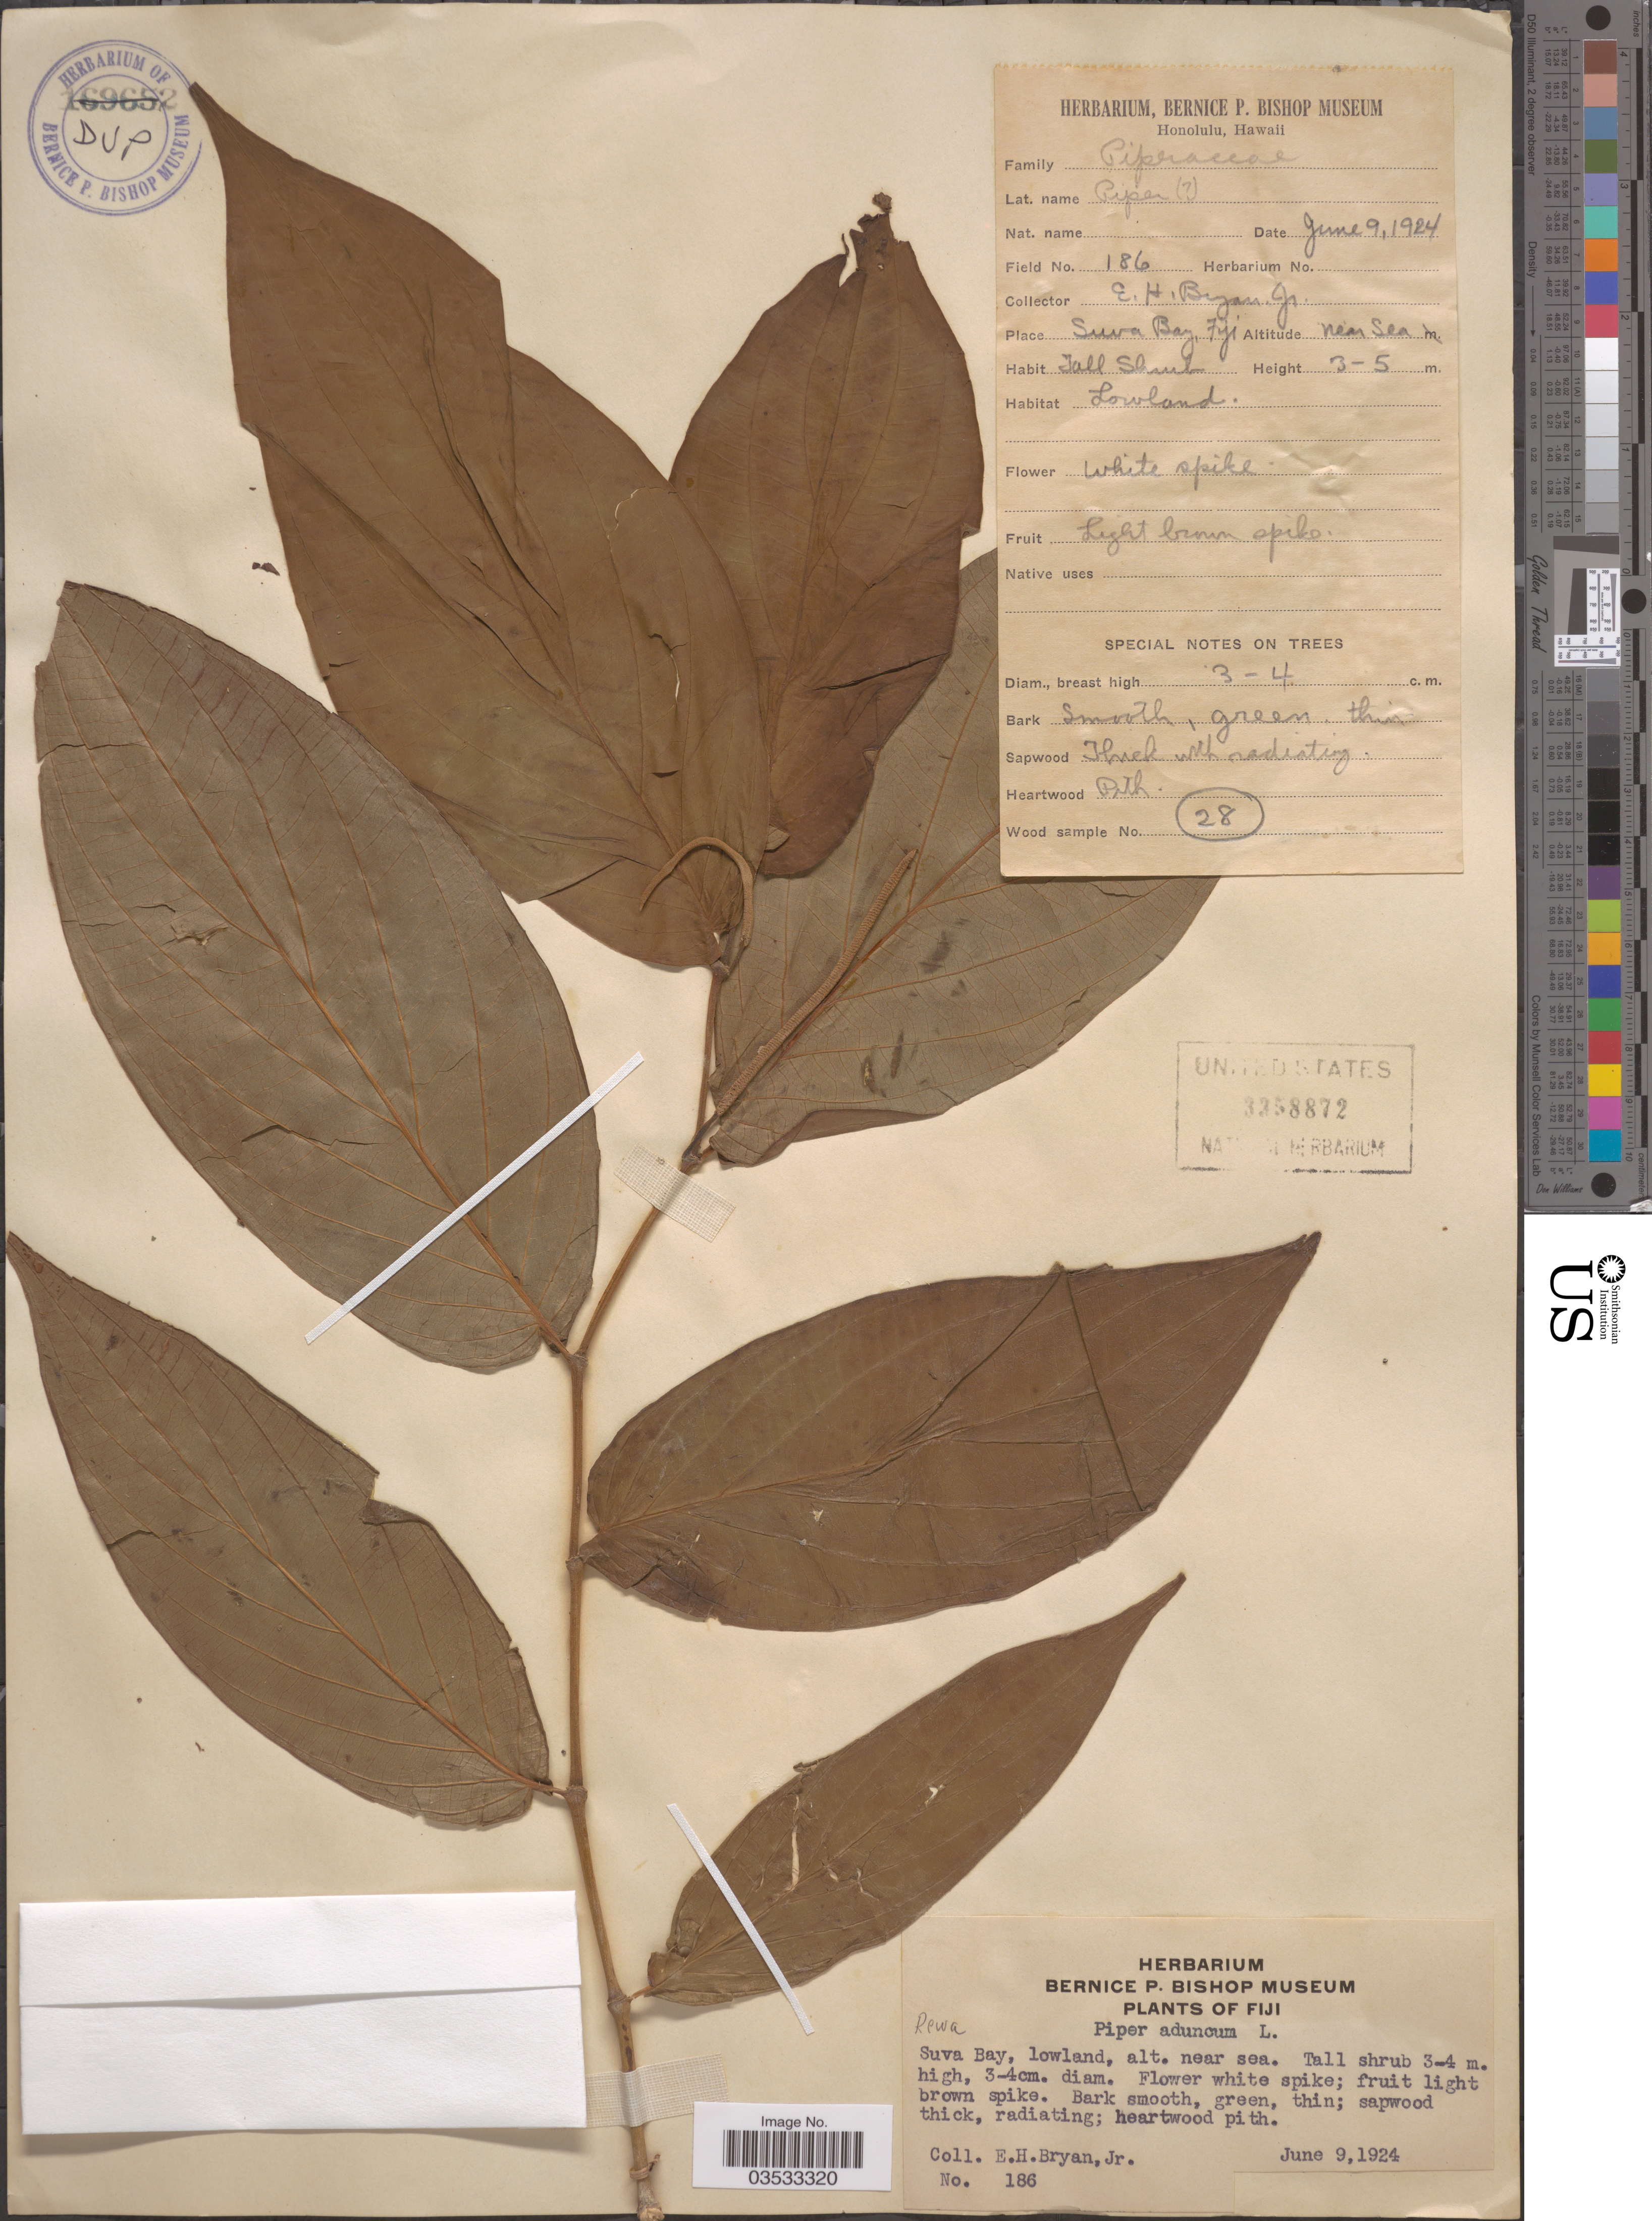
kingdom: Plantae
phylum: Tracheophyta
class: Magnoliopsida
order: Piperales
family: Piperaceae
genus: Piper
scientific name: Piper aduncum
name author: L.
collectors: E. Bryan Jr.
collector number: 186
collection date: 1924-06-09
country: Fiji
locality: Suva Bay.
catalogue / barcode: US 3358872